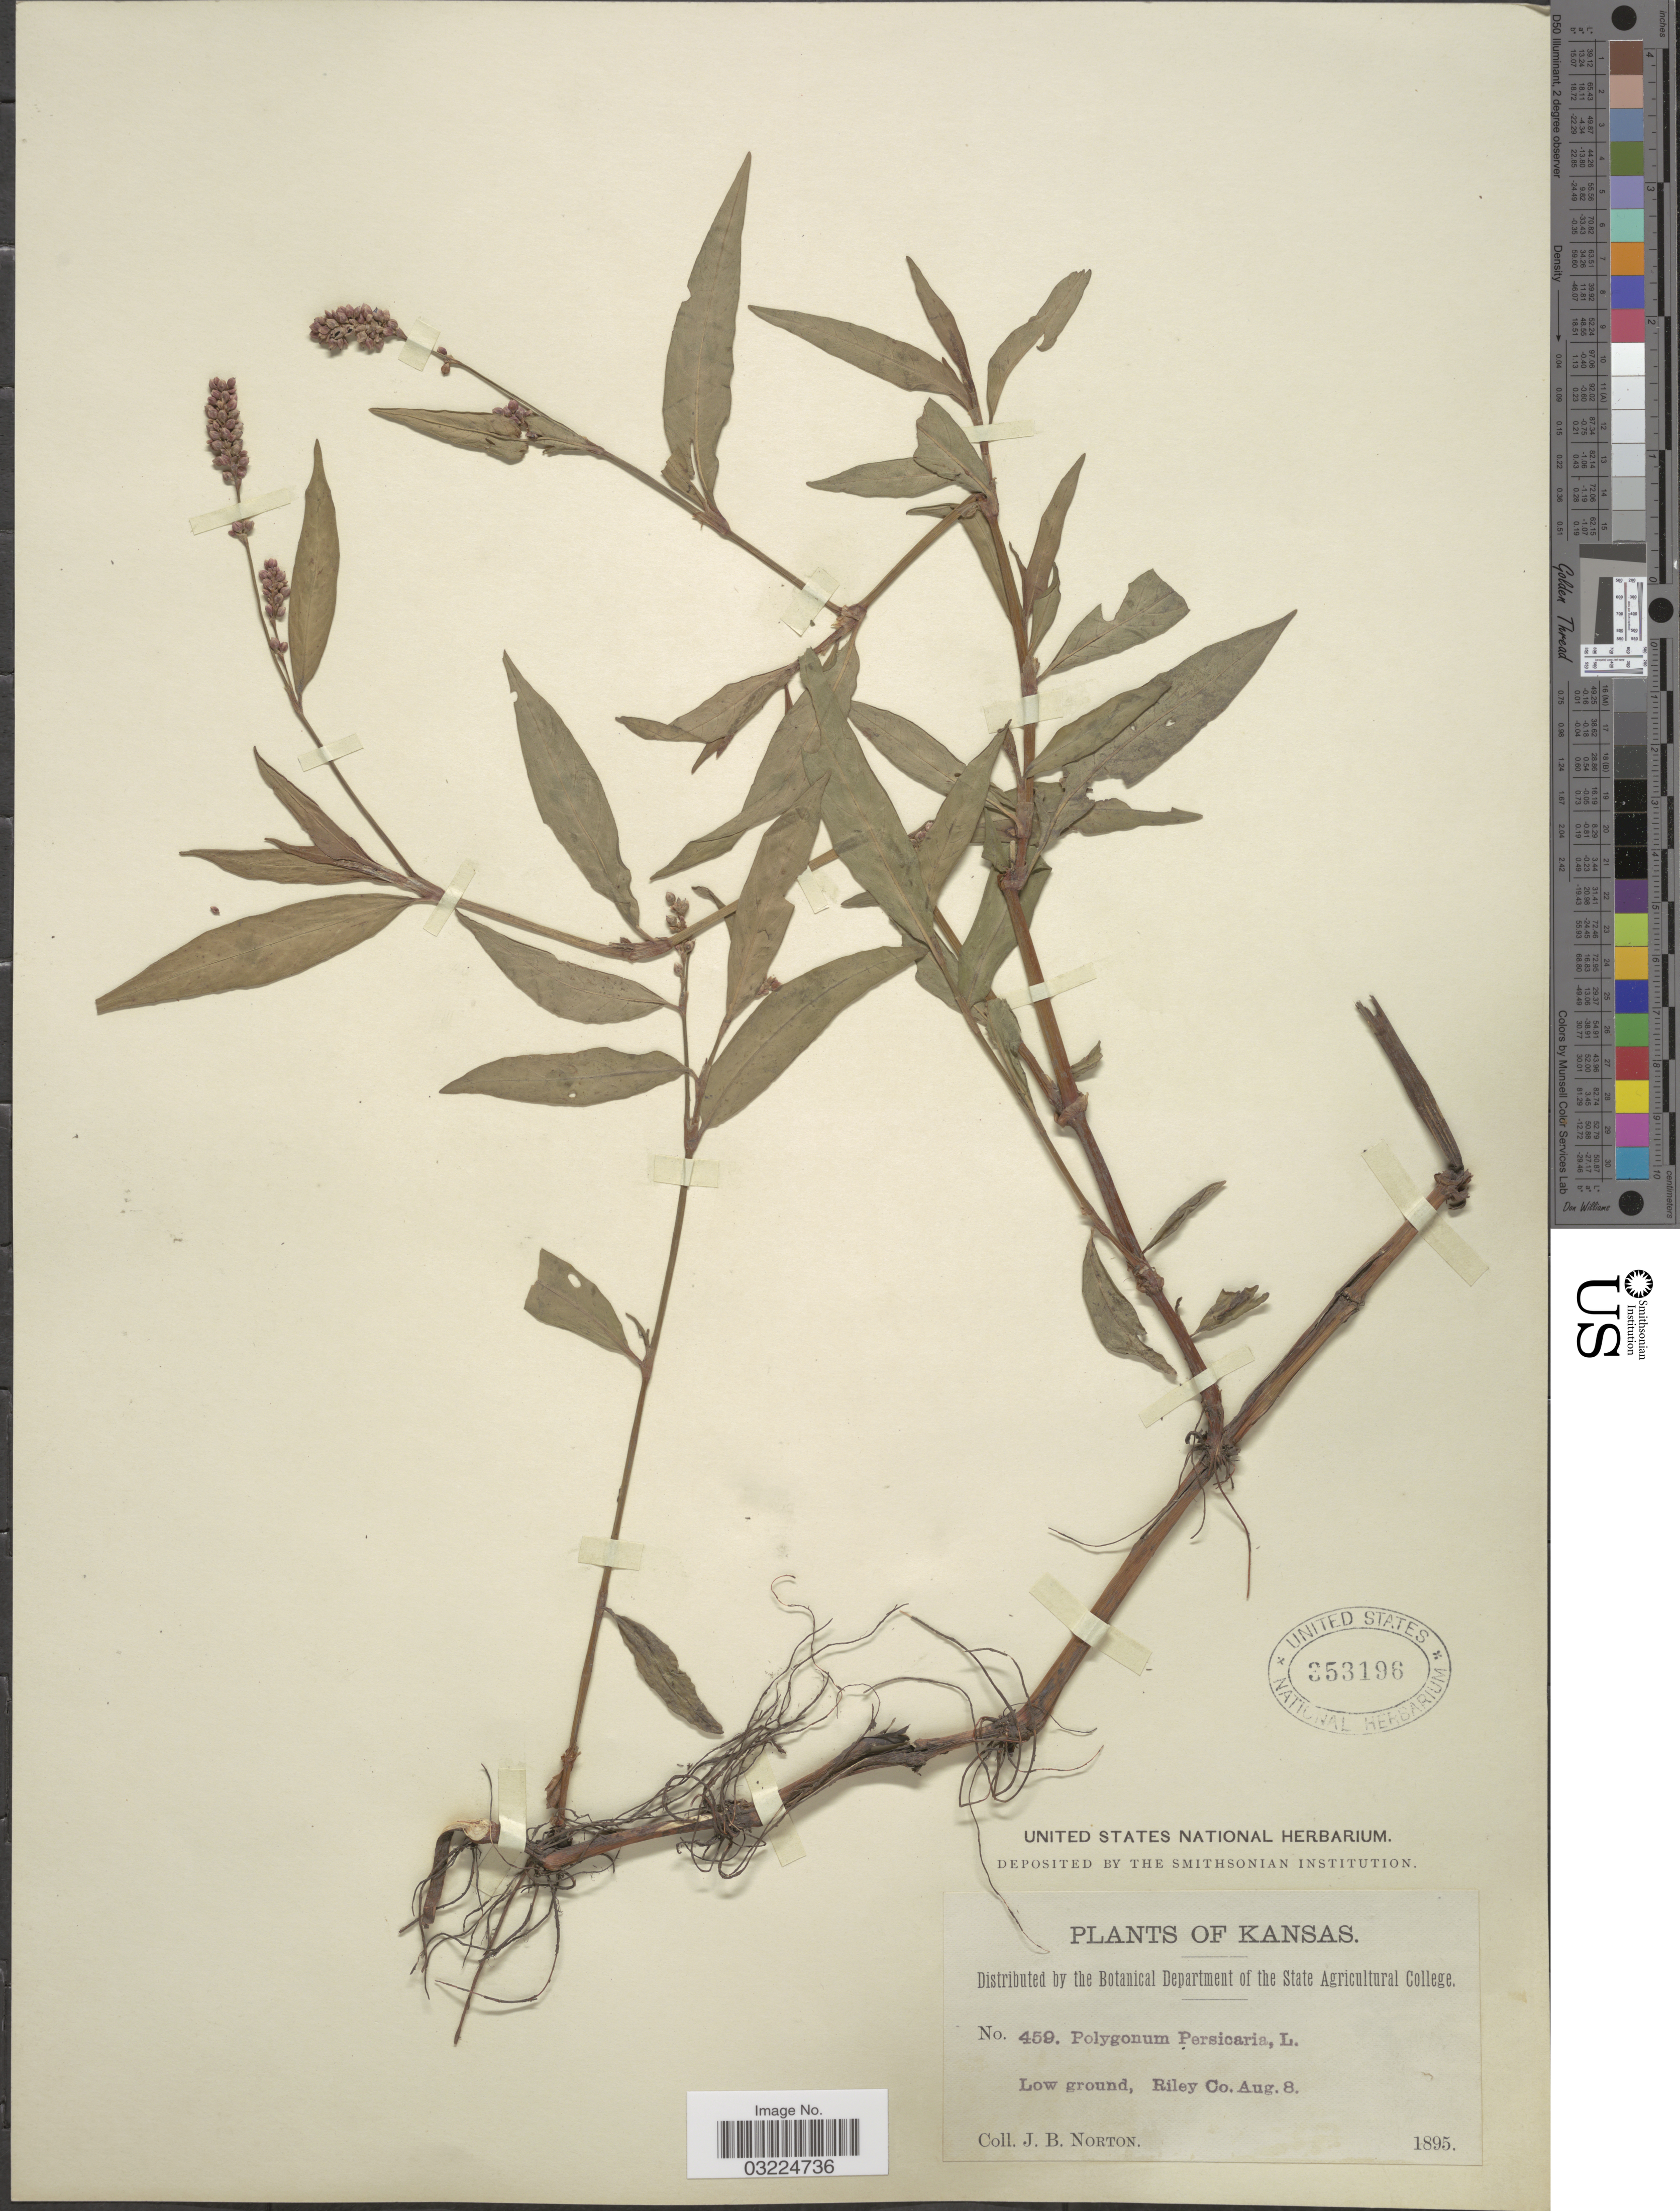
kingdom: Plantae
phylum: Tracheophyta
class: Magnoliopsida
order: Caryophyllales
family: Polygonaceae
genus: Persicaria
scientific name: Persicaria maculosa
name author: S.F. Gray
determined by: Atha, D. E.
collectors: J. B. Norton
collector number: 459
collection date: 1895-08-08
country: United States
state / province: Kansas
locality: Riley Co.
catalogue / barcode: US 353196